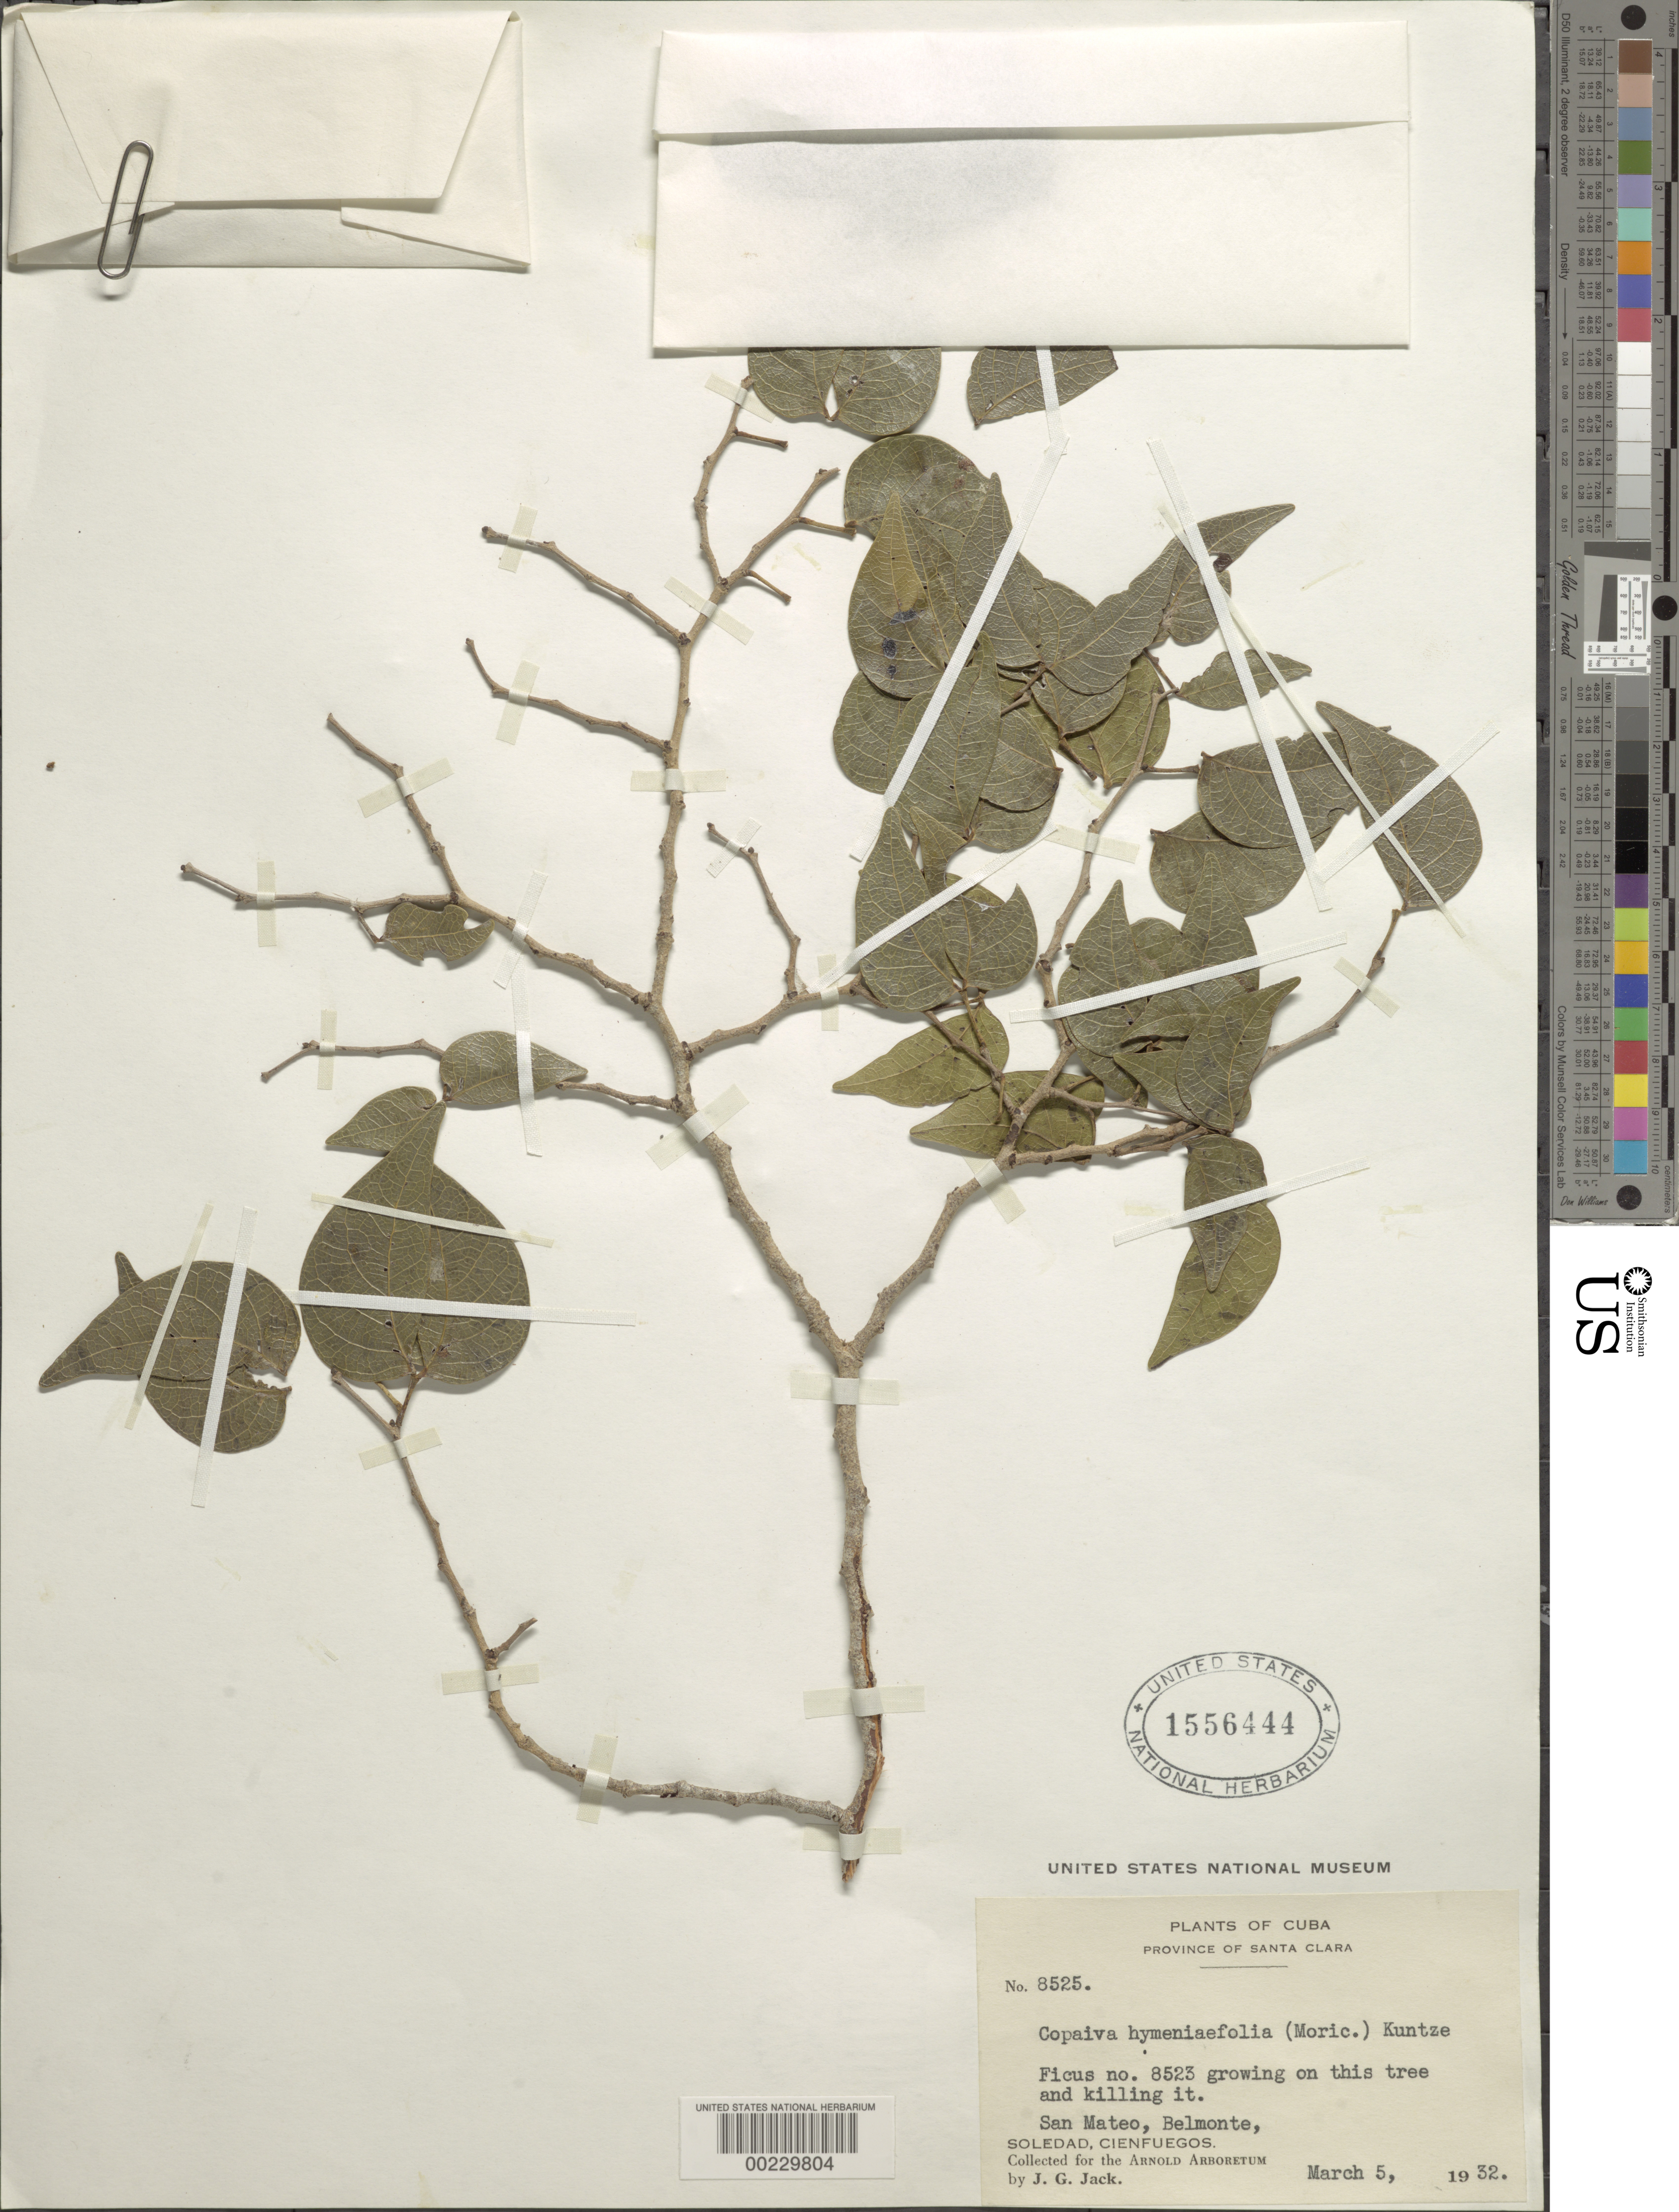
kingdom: Plantae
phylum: Tracheophyta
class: Magnoliopsida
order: Fabales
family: Fabaceae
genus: Copaifera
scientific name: Copaifera hymenaeifolia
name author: Moric.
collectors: J. G. Jack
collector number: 8525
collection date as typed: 05 Mar 1932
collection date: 1932-03-05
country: Cuba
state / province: Las Villas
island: Greater Antilles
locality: San mateo, belmonte, soledad, cienfuegos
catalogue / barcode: US 1556444